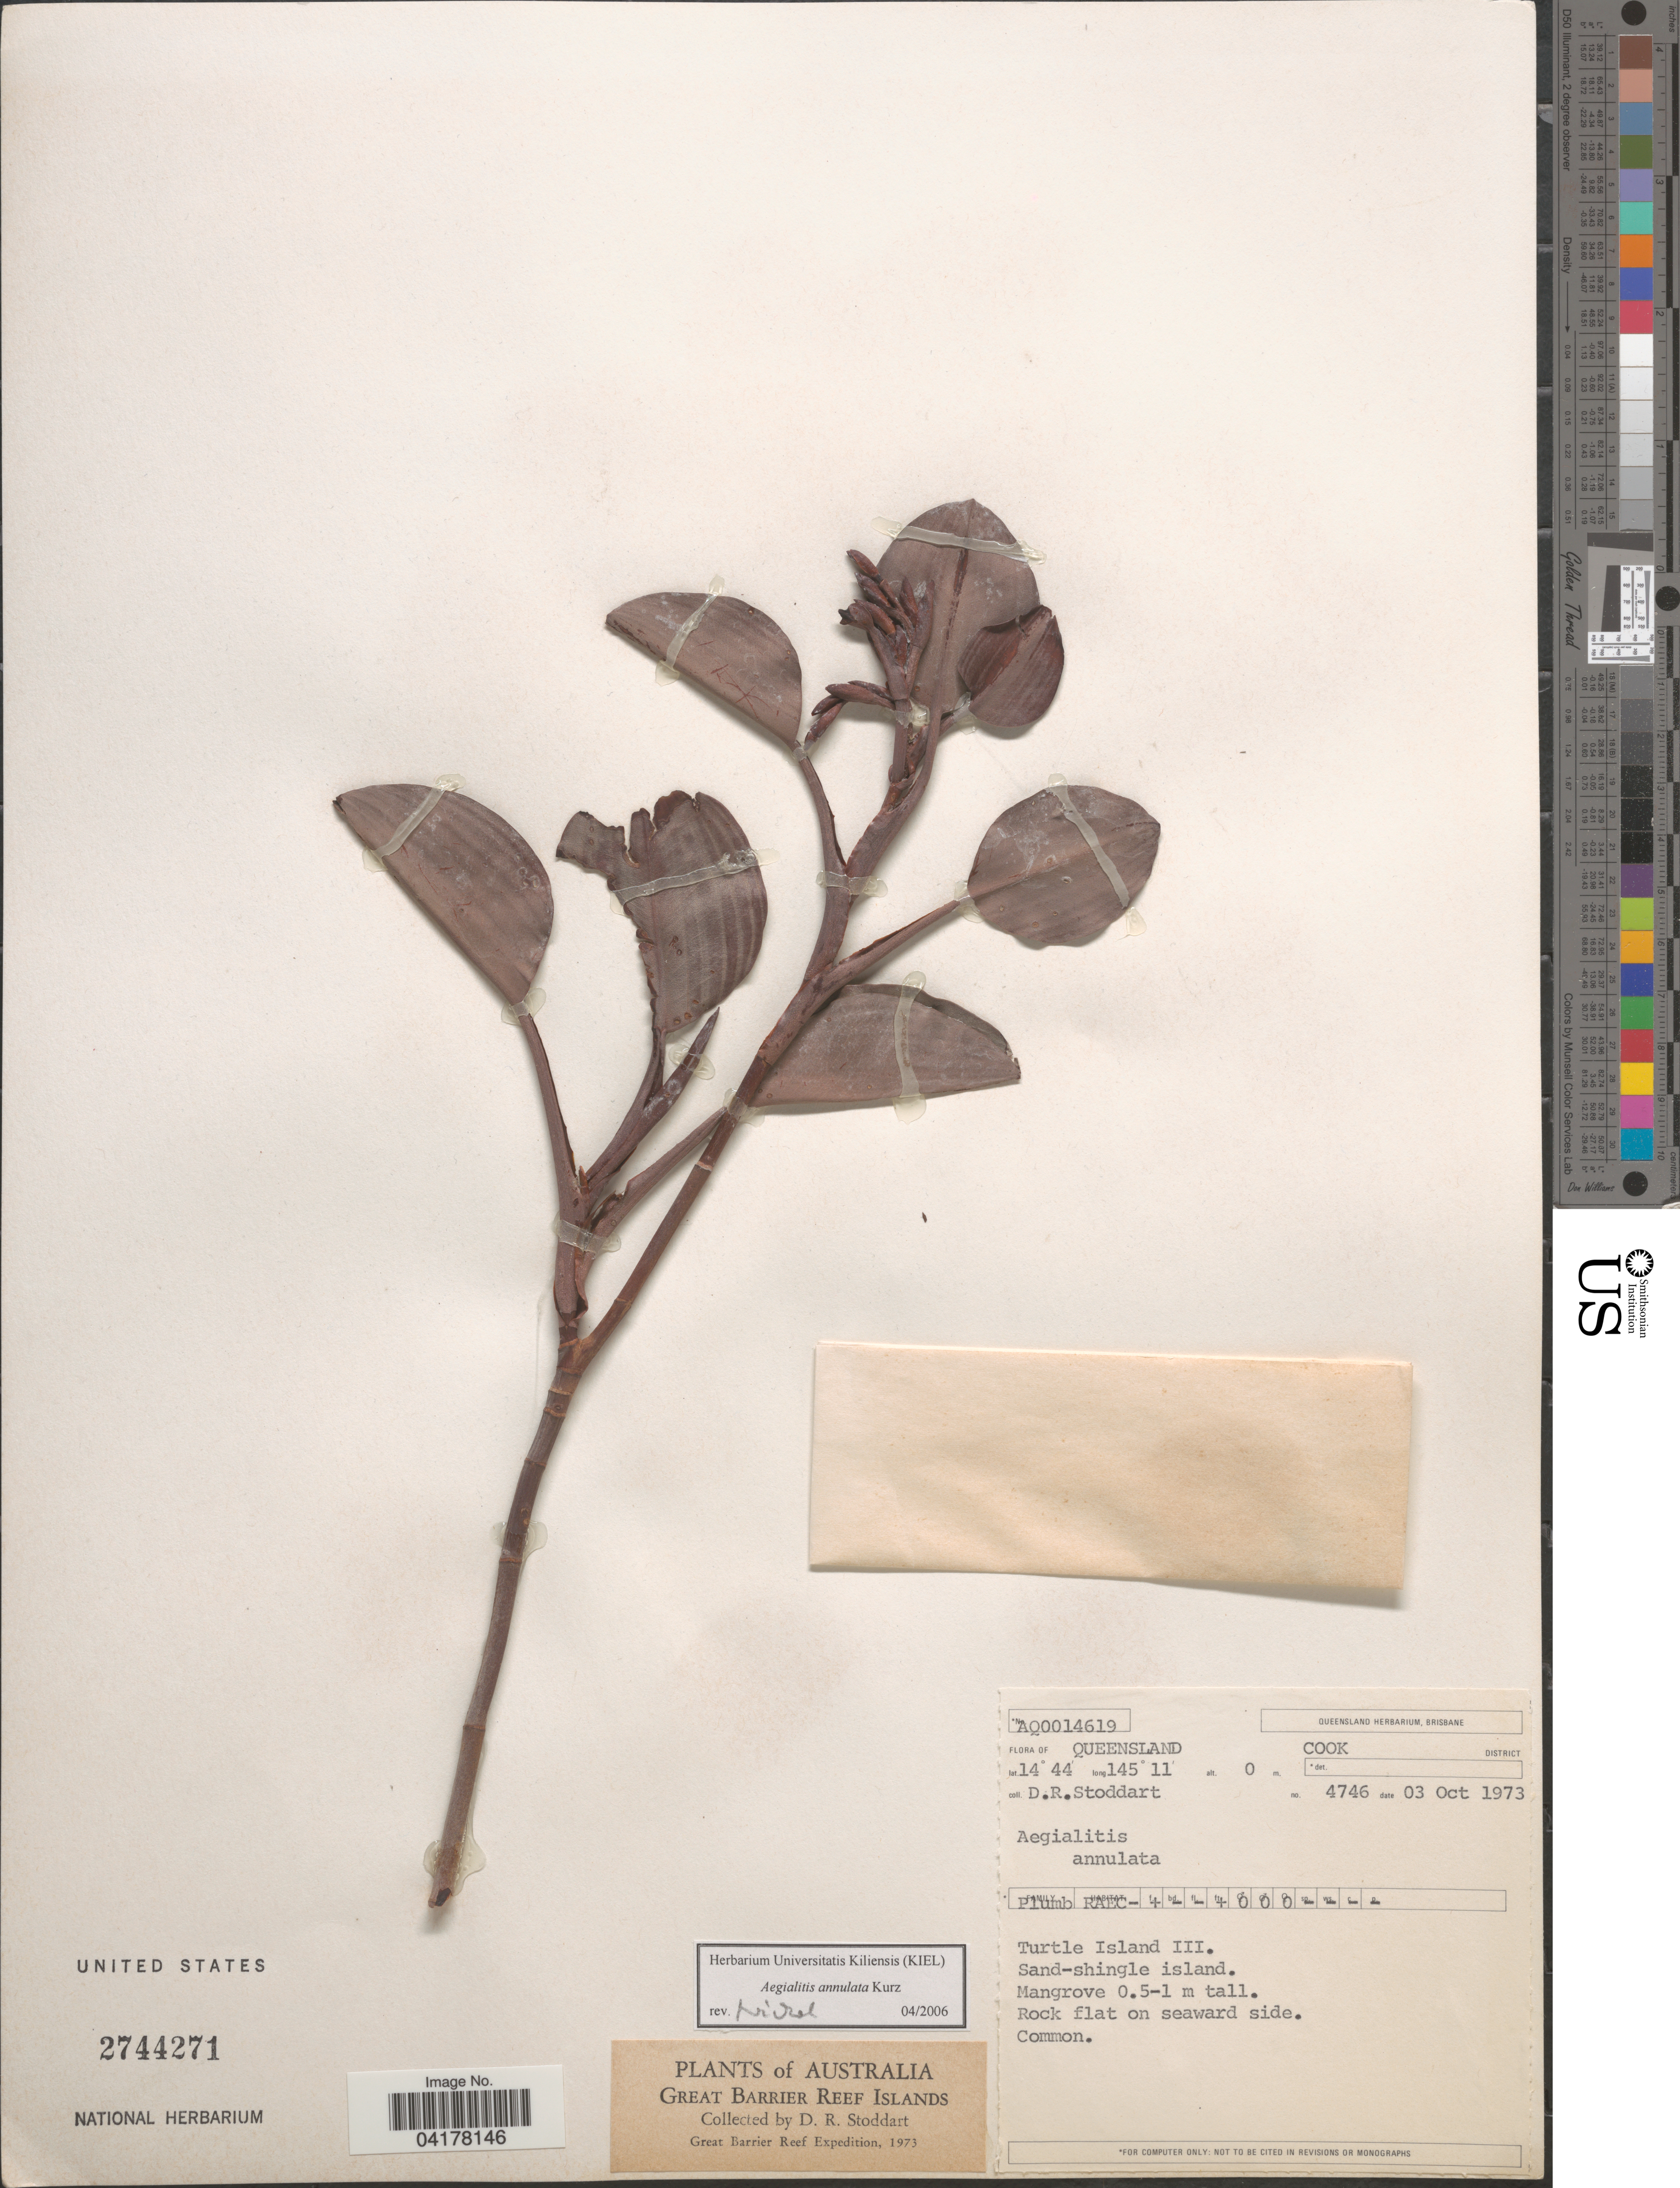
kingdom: Plantae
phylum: Tracheophyta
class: Magnoliopsida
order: Caryophyllales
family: Plumbaginaceae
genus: Aegialitis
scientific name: Aegialitis annulata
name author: R. Br.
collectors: D. R. Stoddart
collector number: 4746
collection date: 1973-10-03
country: Australia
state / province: Queensland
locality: Cook District. Turtle Island III. Sand-shingle island. Great Barrier Reef Islands. Great Barrier Reef Expedition, 1973.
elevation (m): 0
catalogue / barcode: US 2744271